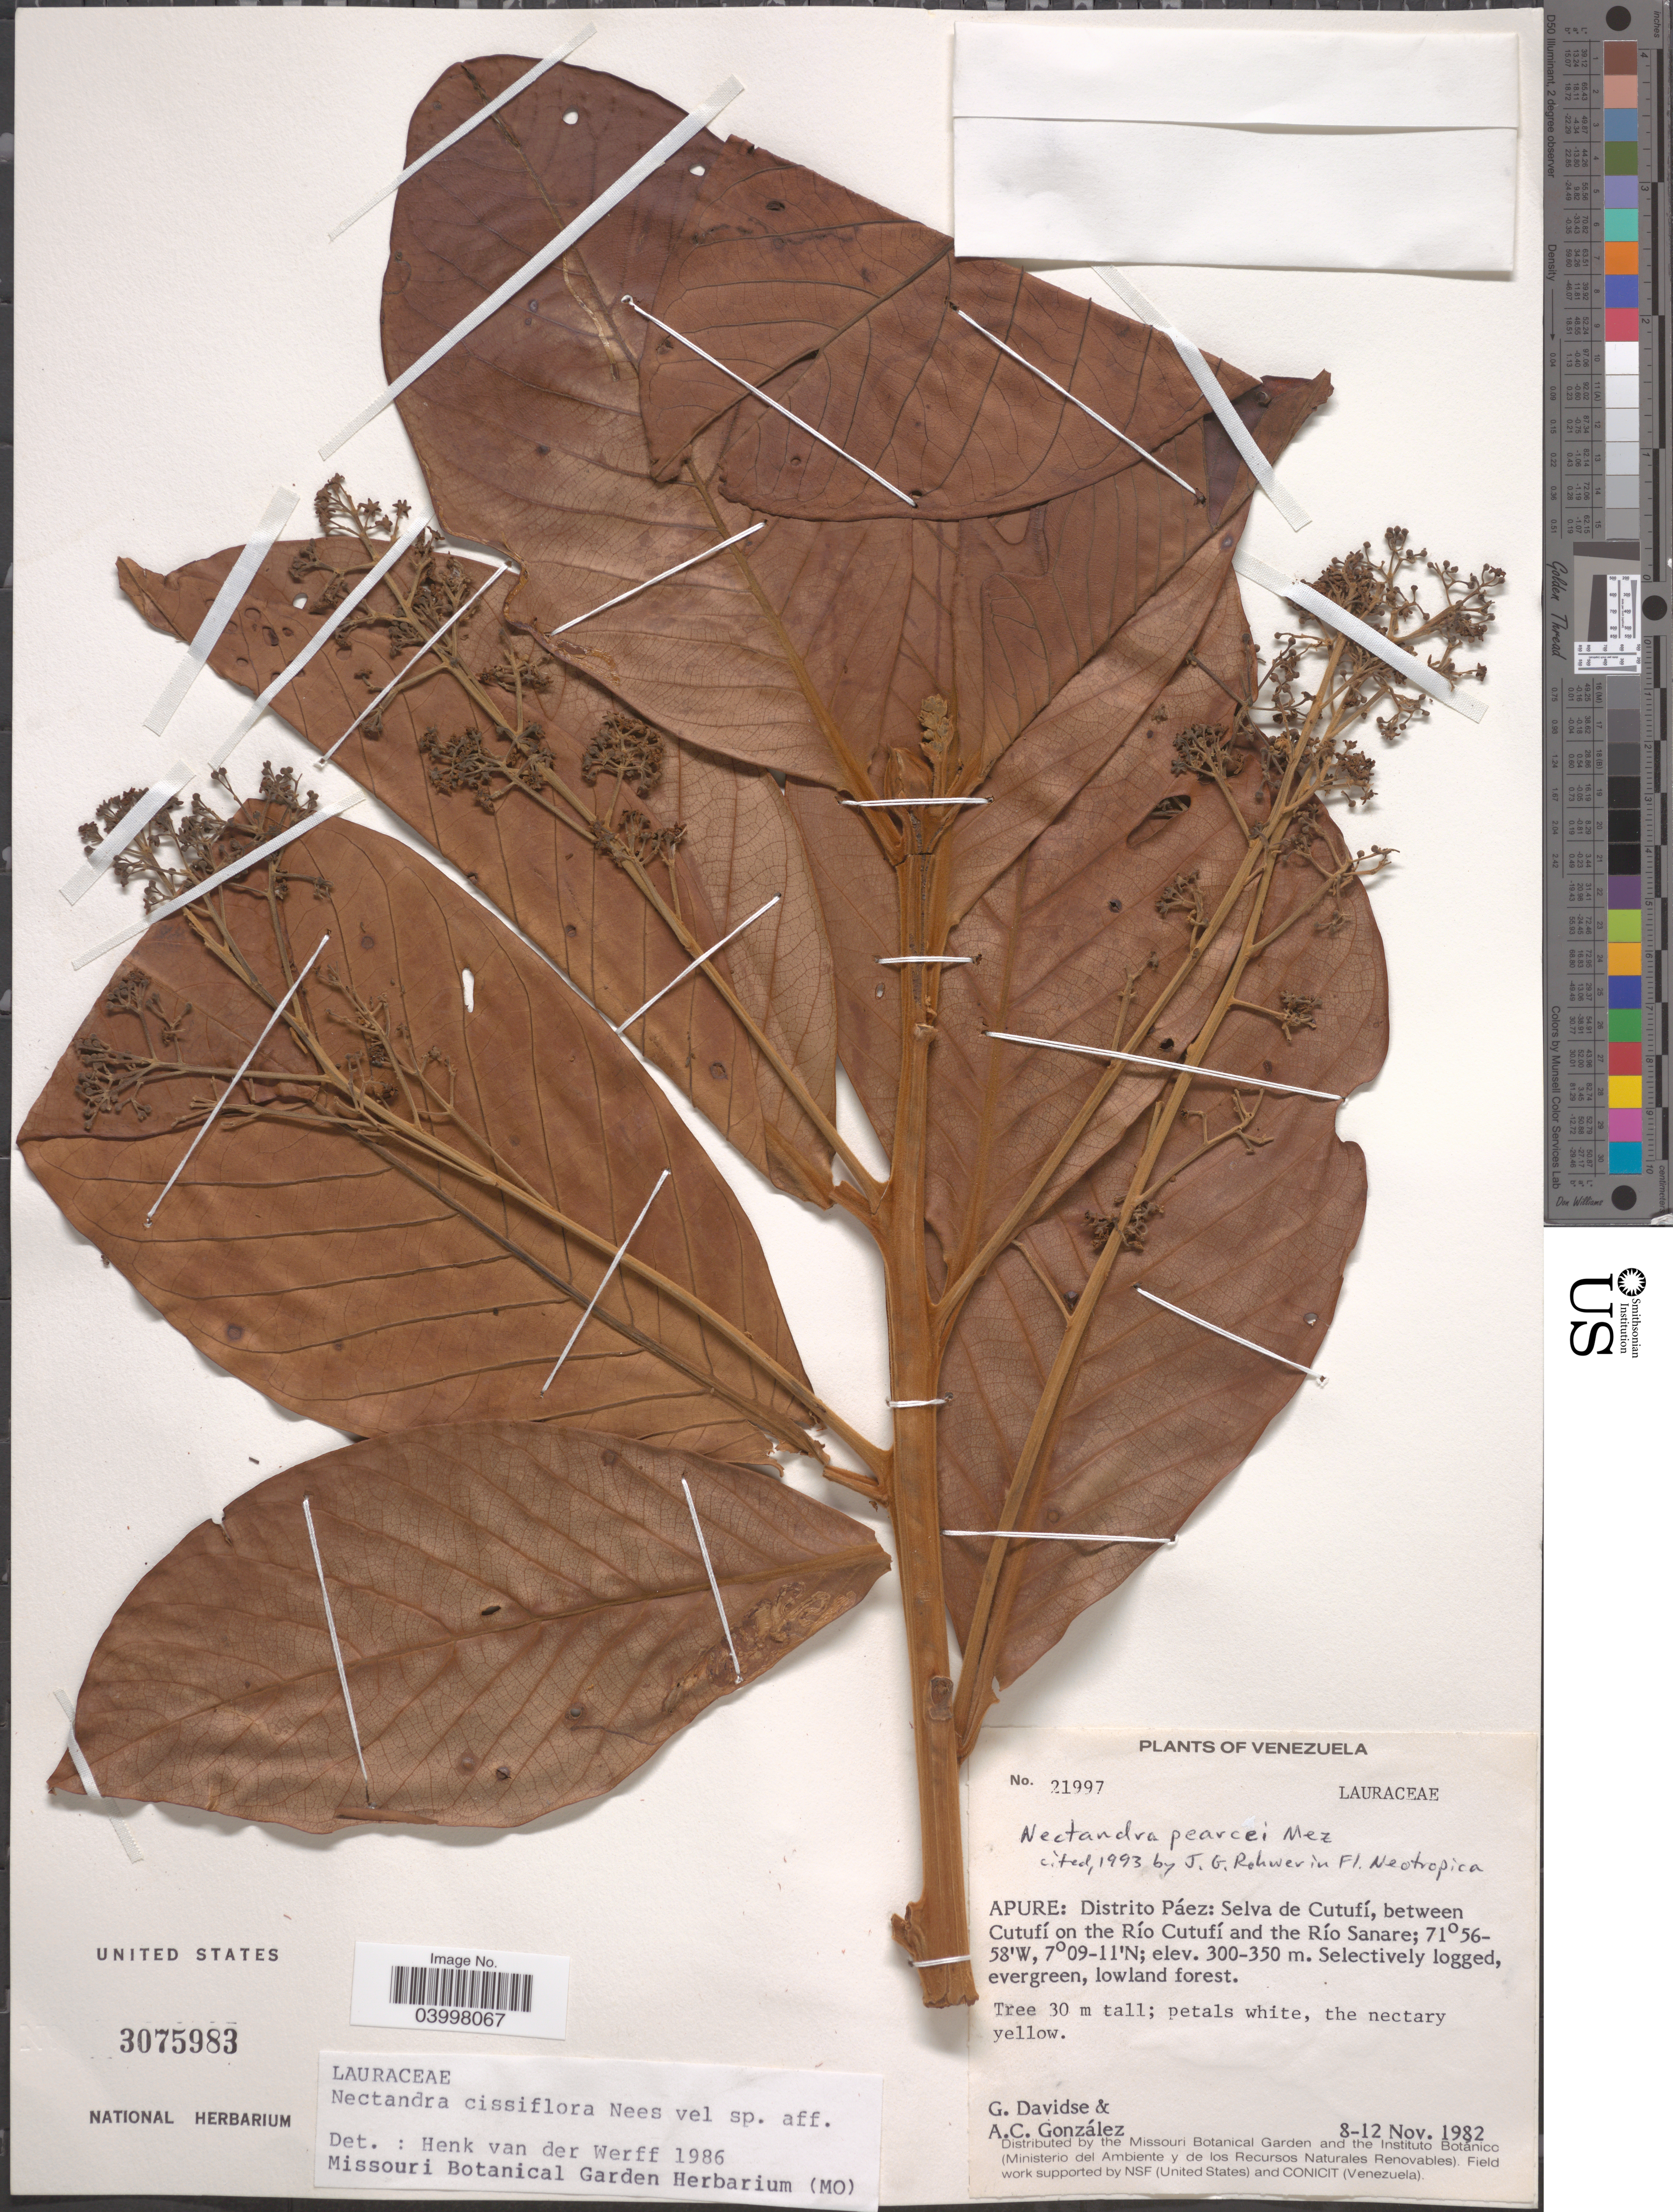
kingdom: Plantae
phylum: Tracheophyta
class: Magnoliopsida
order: Laurales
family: Lauraceae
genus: Nectandra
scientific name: Nectandra pearcei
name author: Mez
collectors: G. Davidse & A. C. González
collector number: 21997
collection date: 1982-11-08/1982-11-12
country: Venezuela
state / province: Apure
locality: Distrito Páez: Selva de Cutufí, between Cutufí on the Río Cutufí and the Río Sanare.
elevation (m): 300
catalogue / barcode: US 3075983